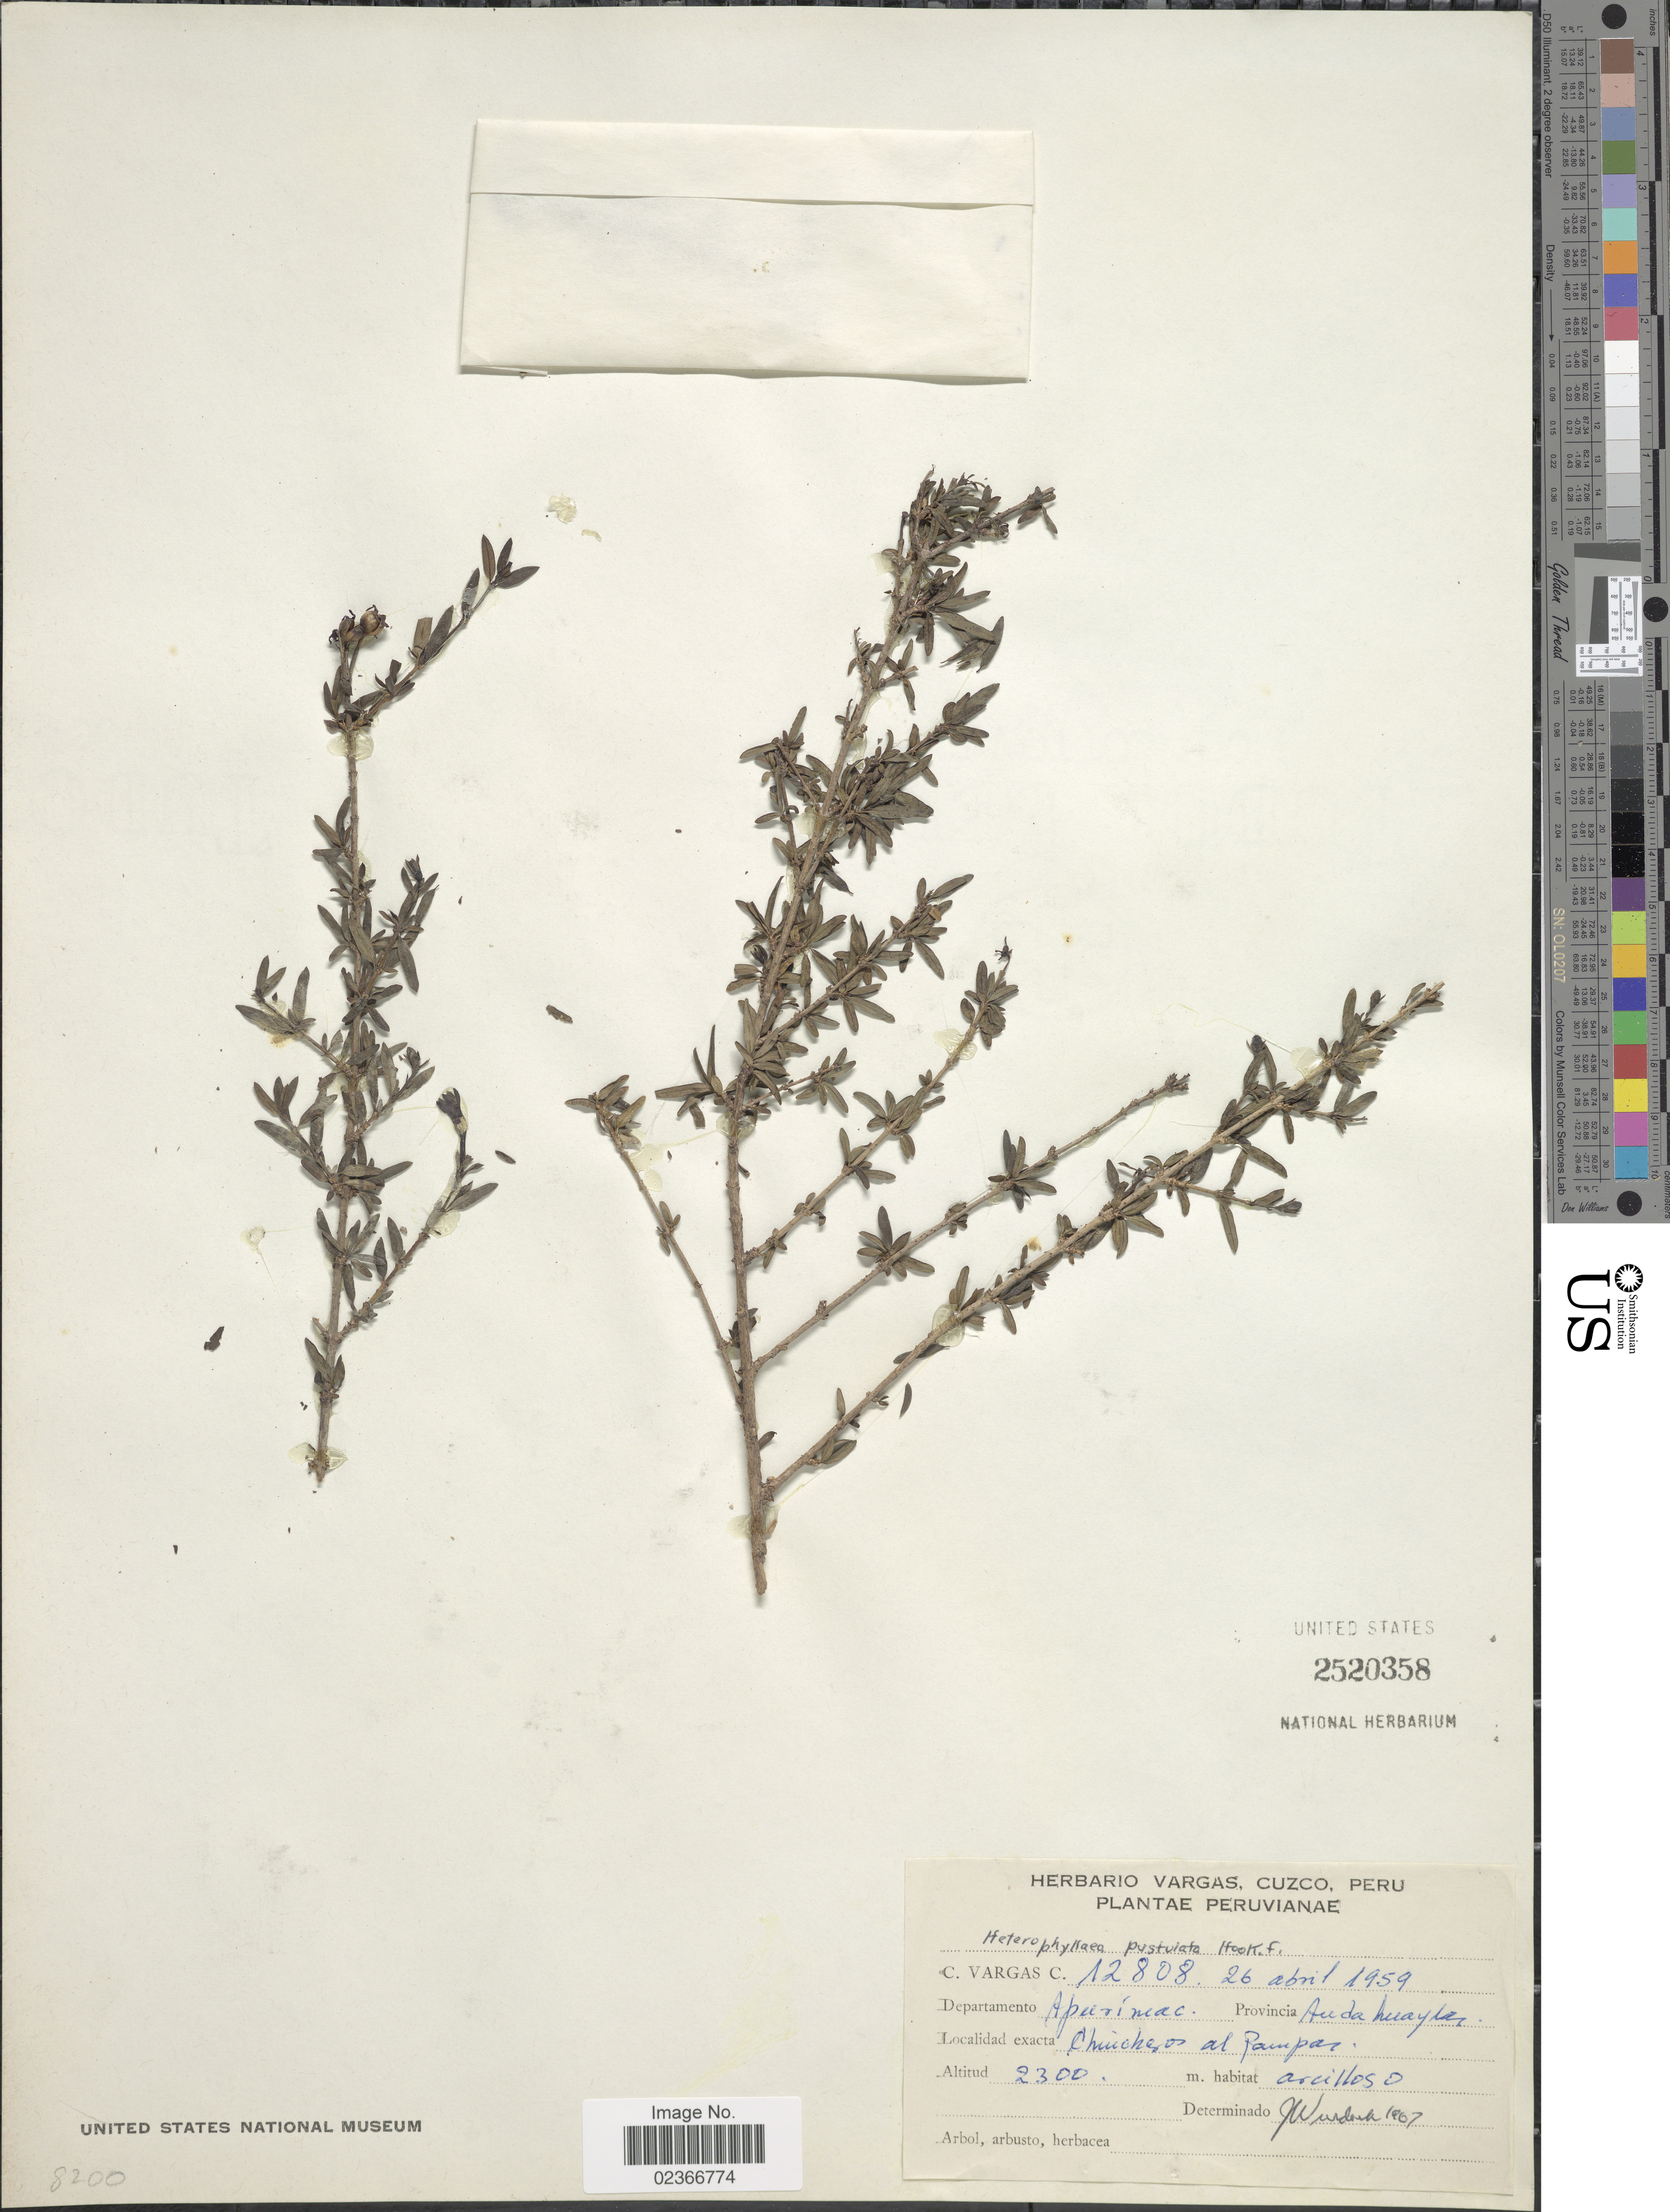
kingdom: Plantae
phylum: Tracheophyta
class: Magnoliopsida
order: Gentianales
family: Rubiaceae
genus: Heterophyllaea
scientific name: Heterophyllaea pustulata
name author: Hook. f.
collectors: C. Vargas Calderón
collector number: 12808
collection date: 1959-04-26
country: Peru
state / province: Apurímac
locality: Departamento Apurimac. Provincia, Anda Huaylas. Chinchero al Pampas.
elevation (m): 2300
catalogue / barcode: US 2520358